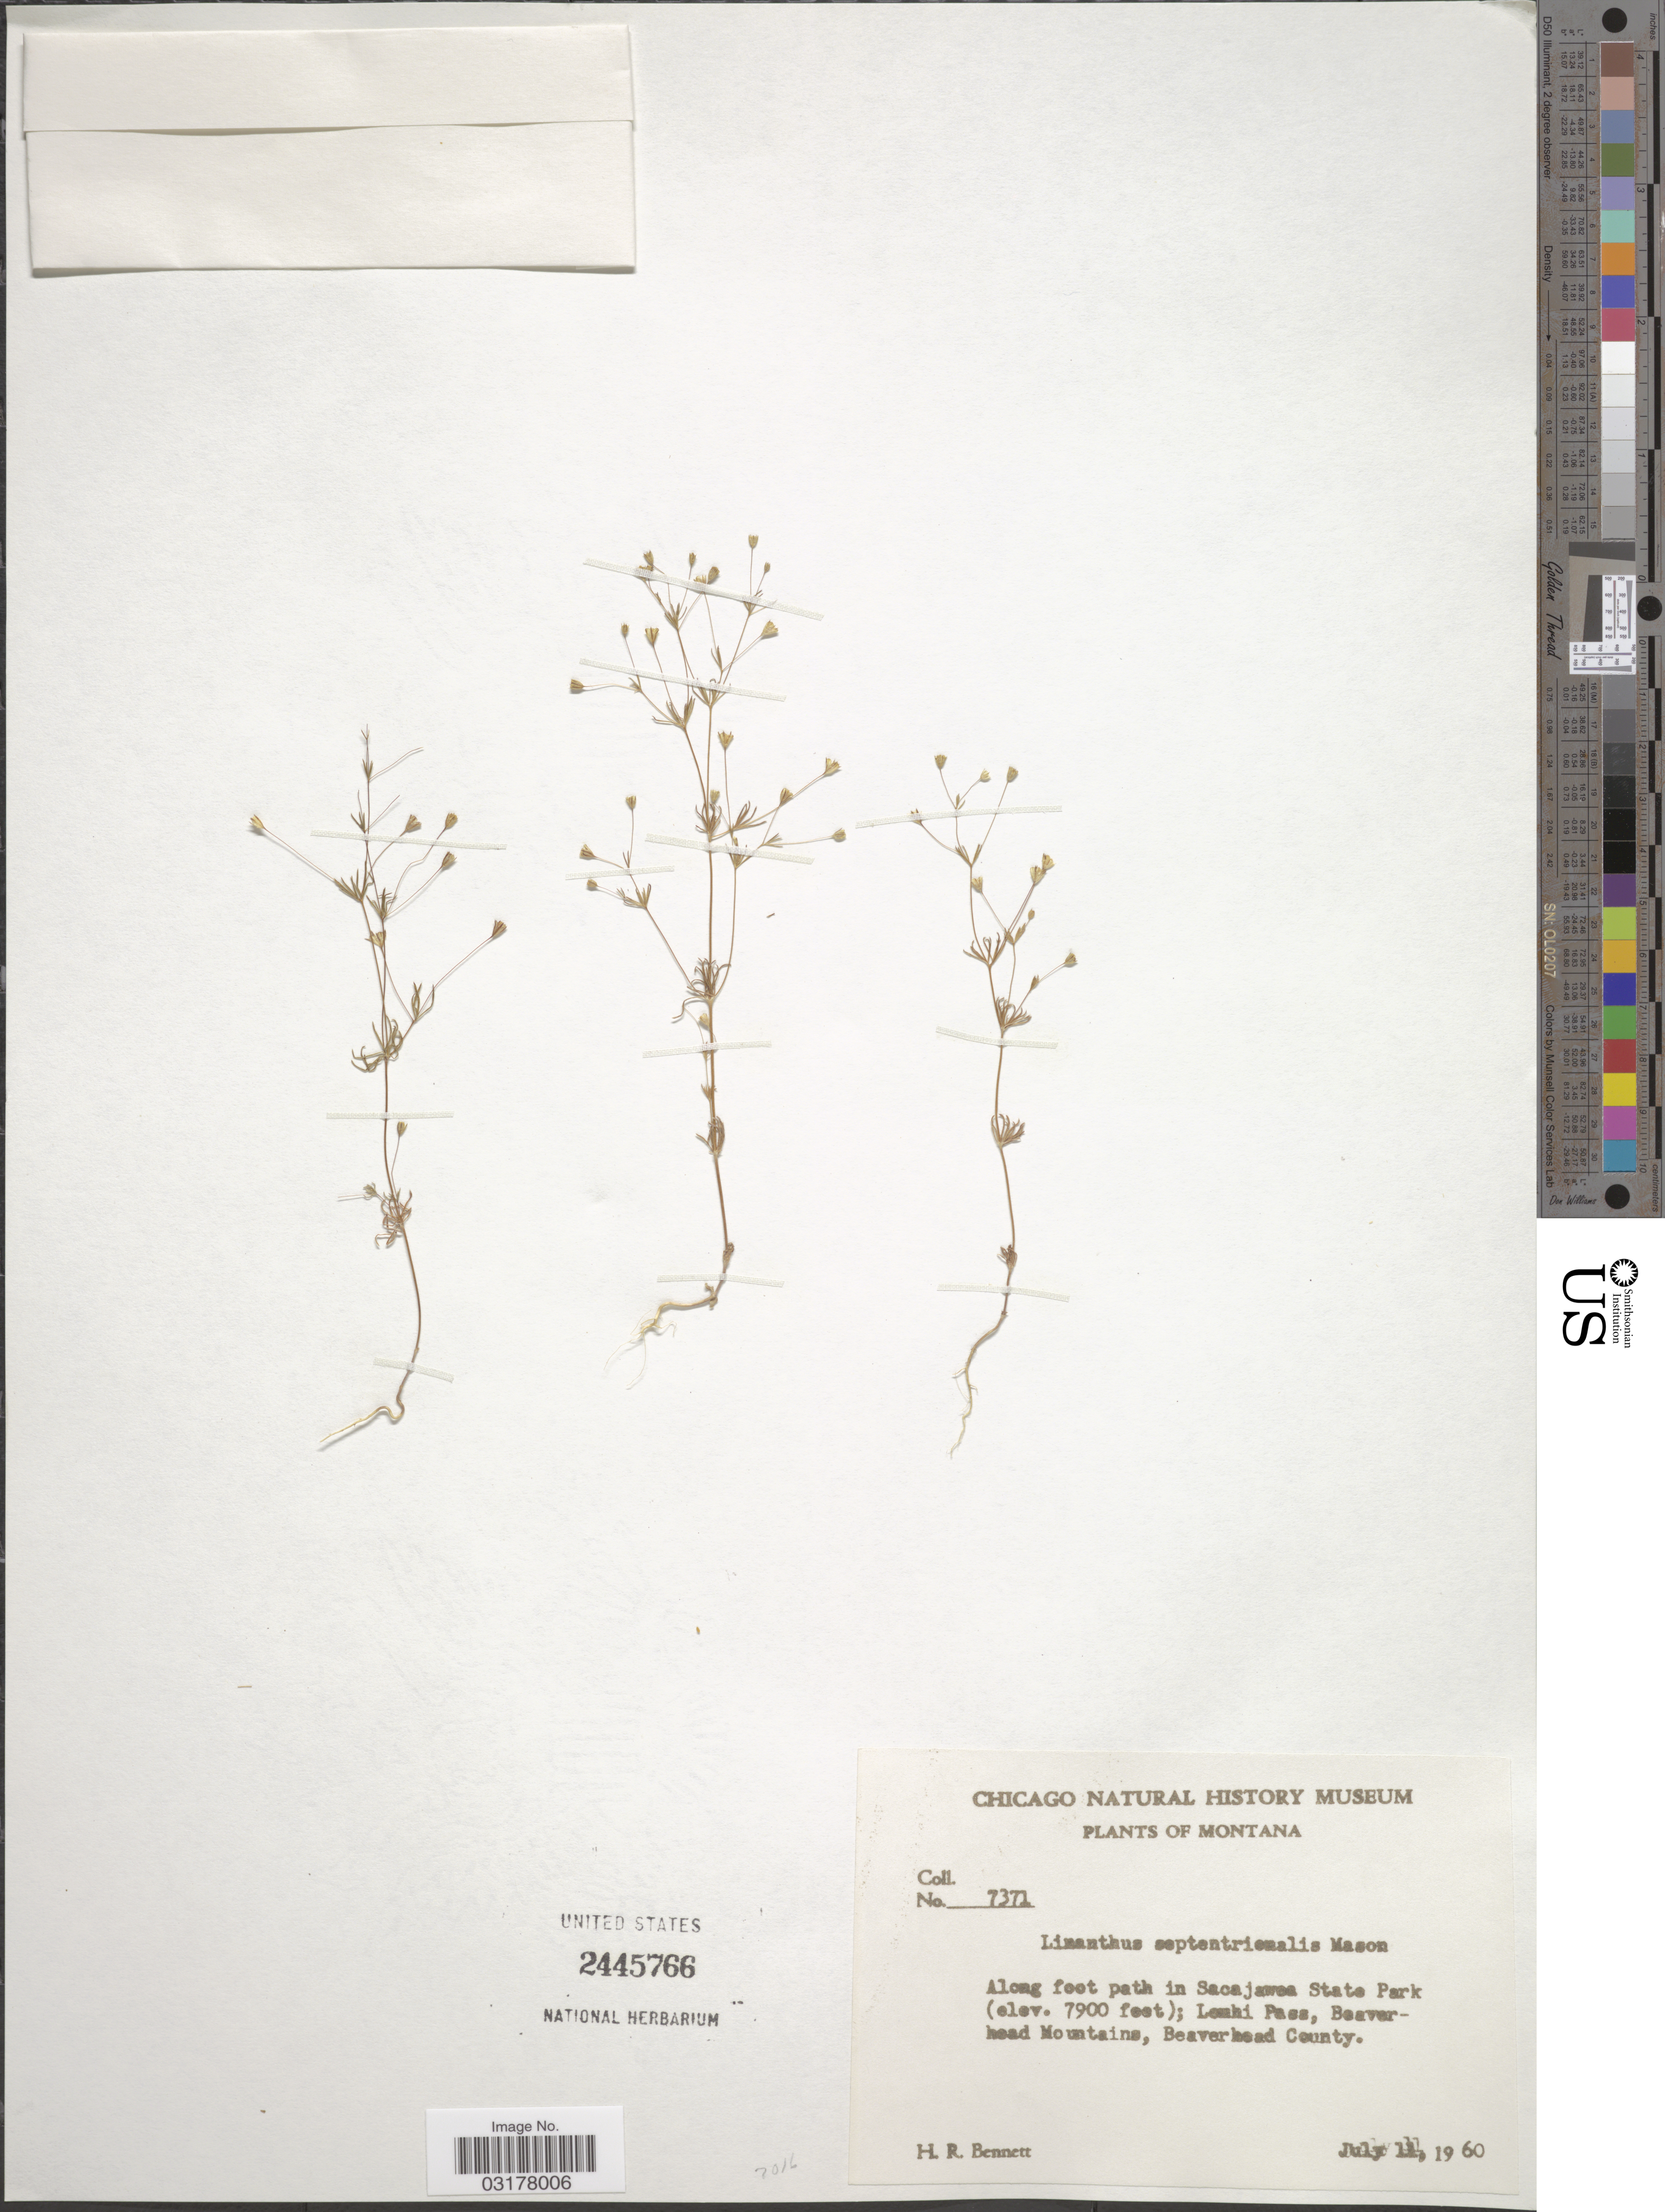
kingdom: Plantae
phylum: Tracheophyta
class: Magnoliopsida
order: Ericales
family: Polemoniaceae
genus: Leptosiphon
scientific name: Leptosiphon septentrionalis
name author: (H. Mason) J.M. Porter & L.A. Johnson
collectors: H. R. Bennett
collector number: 7371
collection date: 1960-07-11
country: United States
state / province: Montana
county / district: Beaverhead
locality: Along foot path in Sacajawea State Park; Lemhi Pass, Beaverhead Mountains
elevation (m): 2408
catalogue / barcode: US 2445766